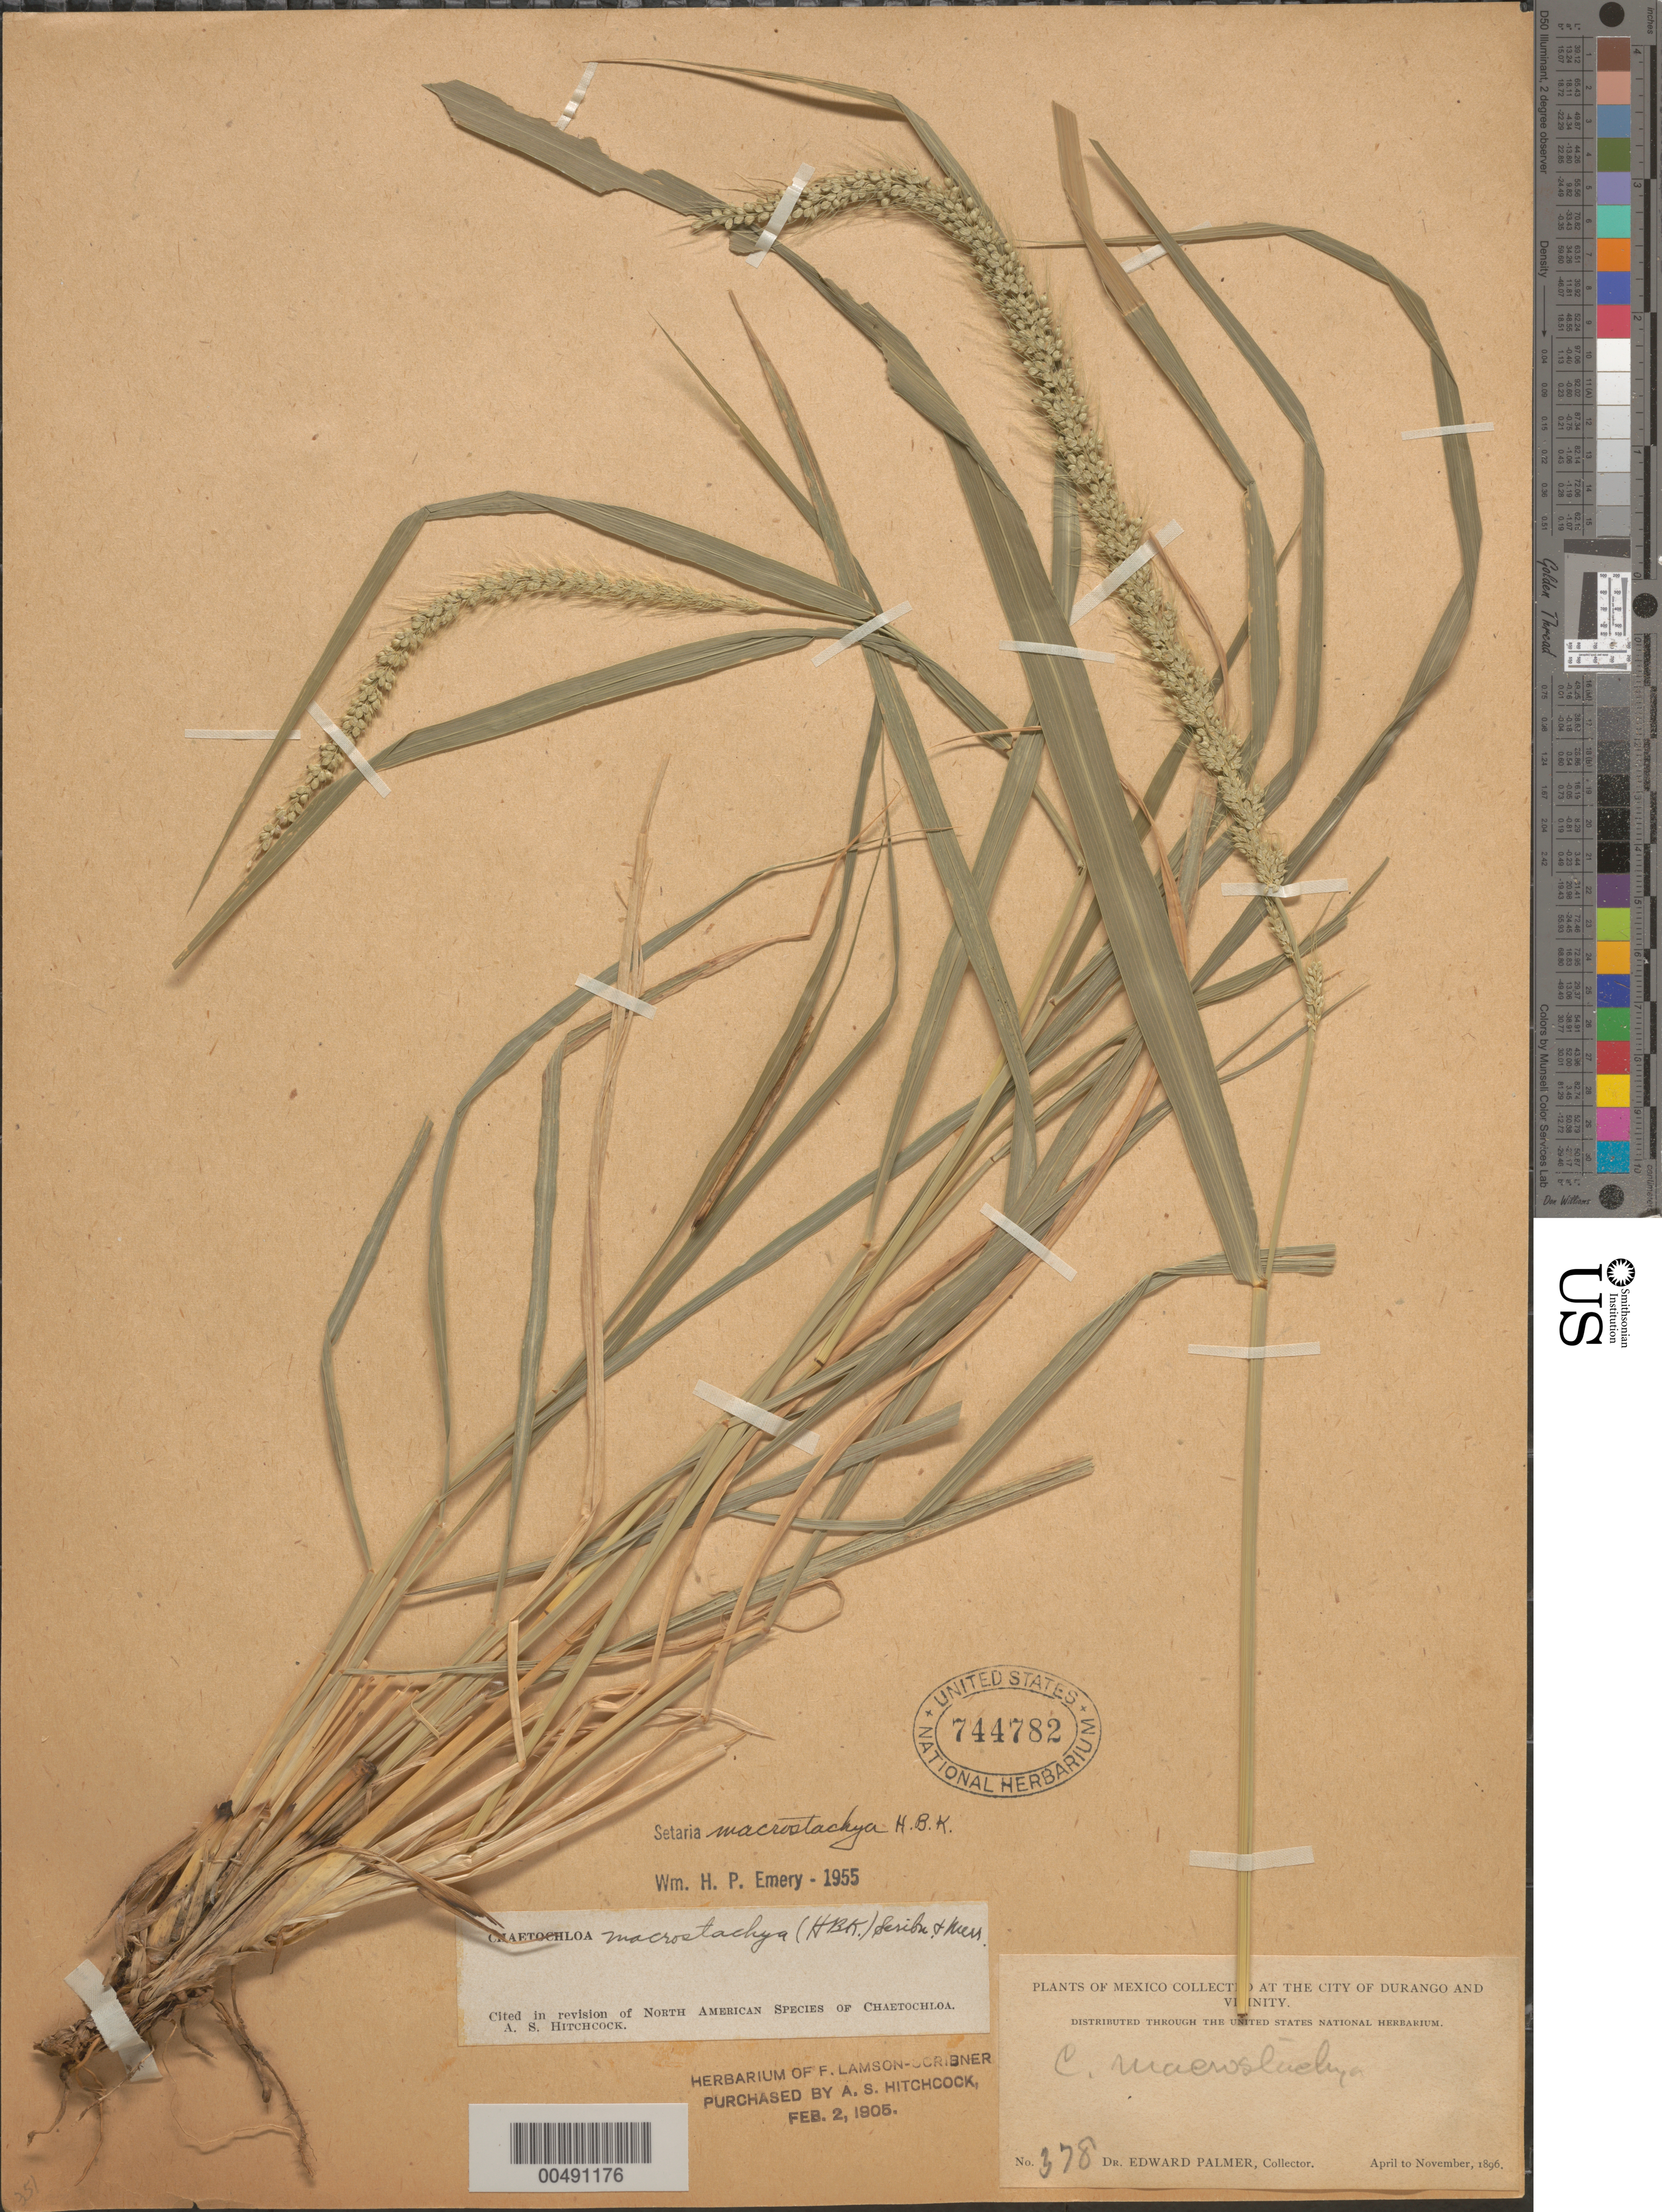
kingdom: Plantae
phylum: Tracheophyta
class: Liliopsida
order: Poales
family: Poaceae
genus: Setaria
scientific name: Setaria macrostachya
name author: Kunth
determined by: Emery, W. H. P.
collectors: E. Palmer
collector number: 378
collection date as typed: Apr 1896 to Nov 1896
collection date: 1896-04/1896-11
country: Mexico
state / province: Durango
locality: City of Durango and vicinity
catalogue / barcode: US 744782